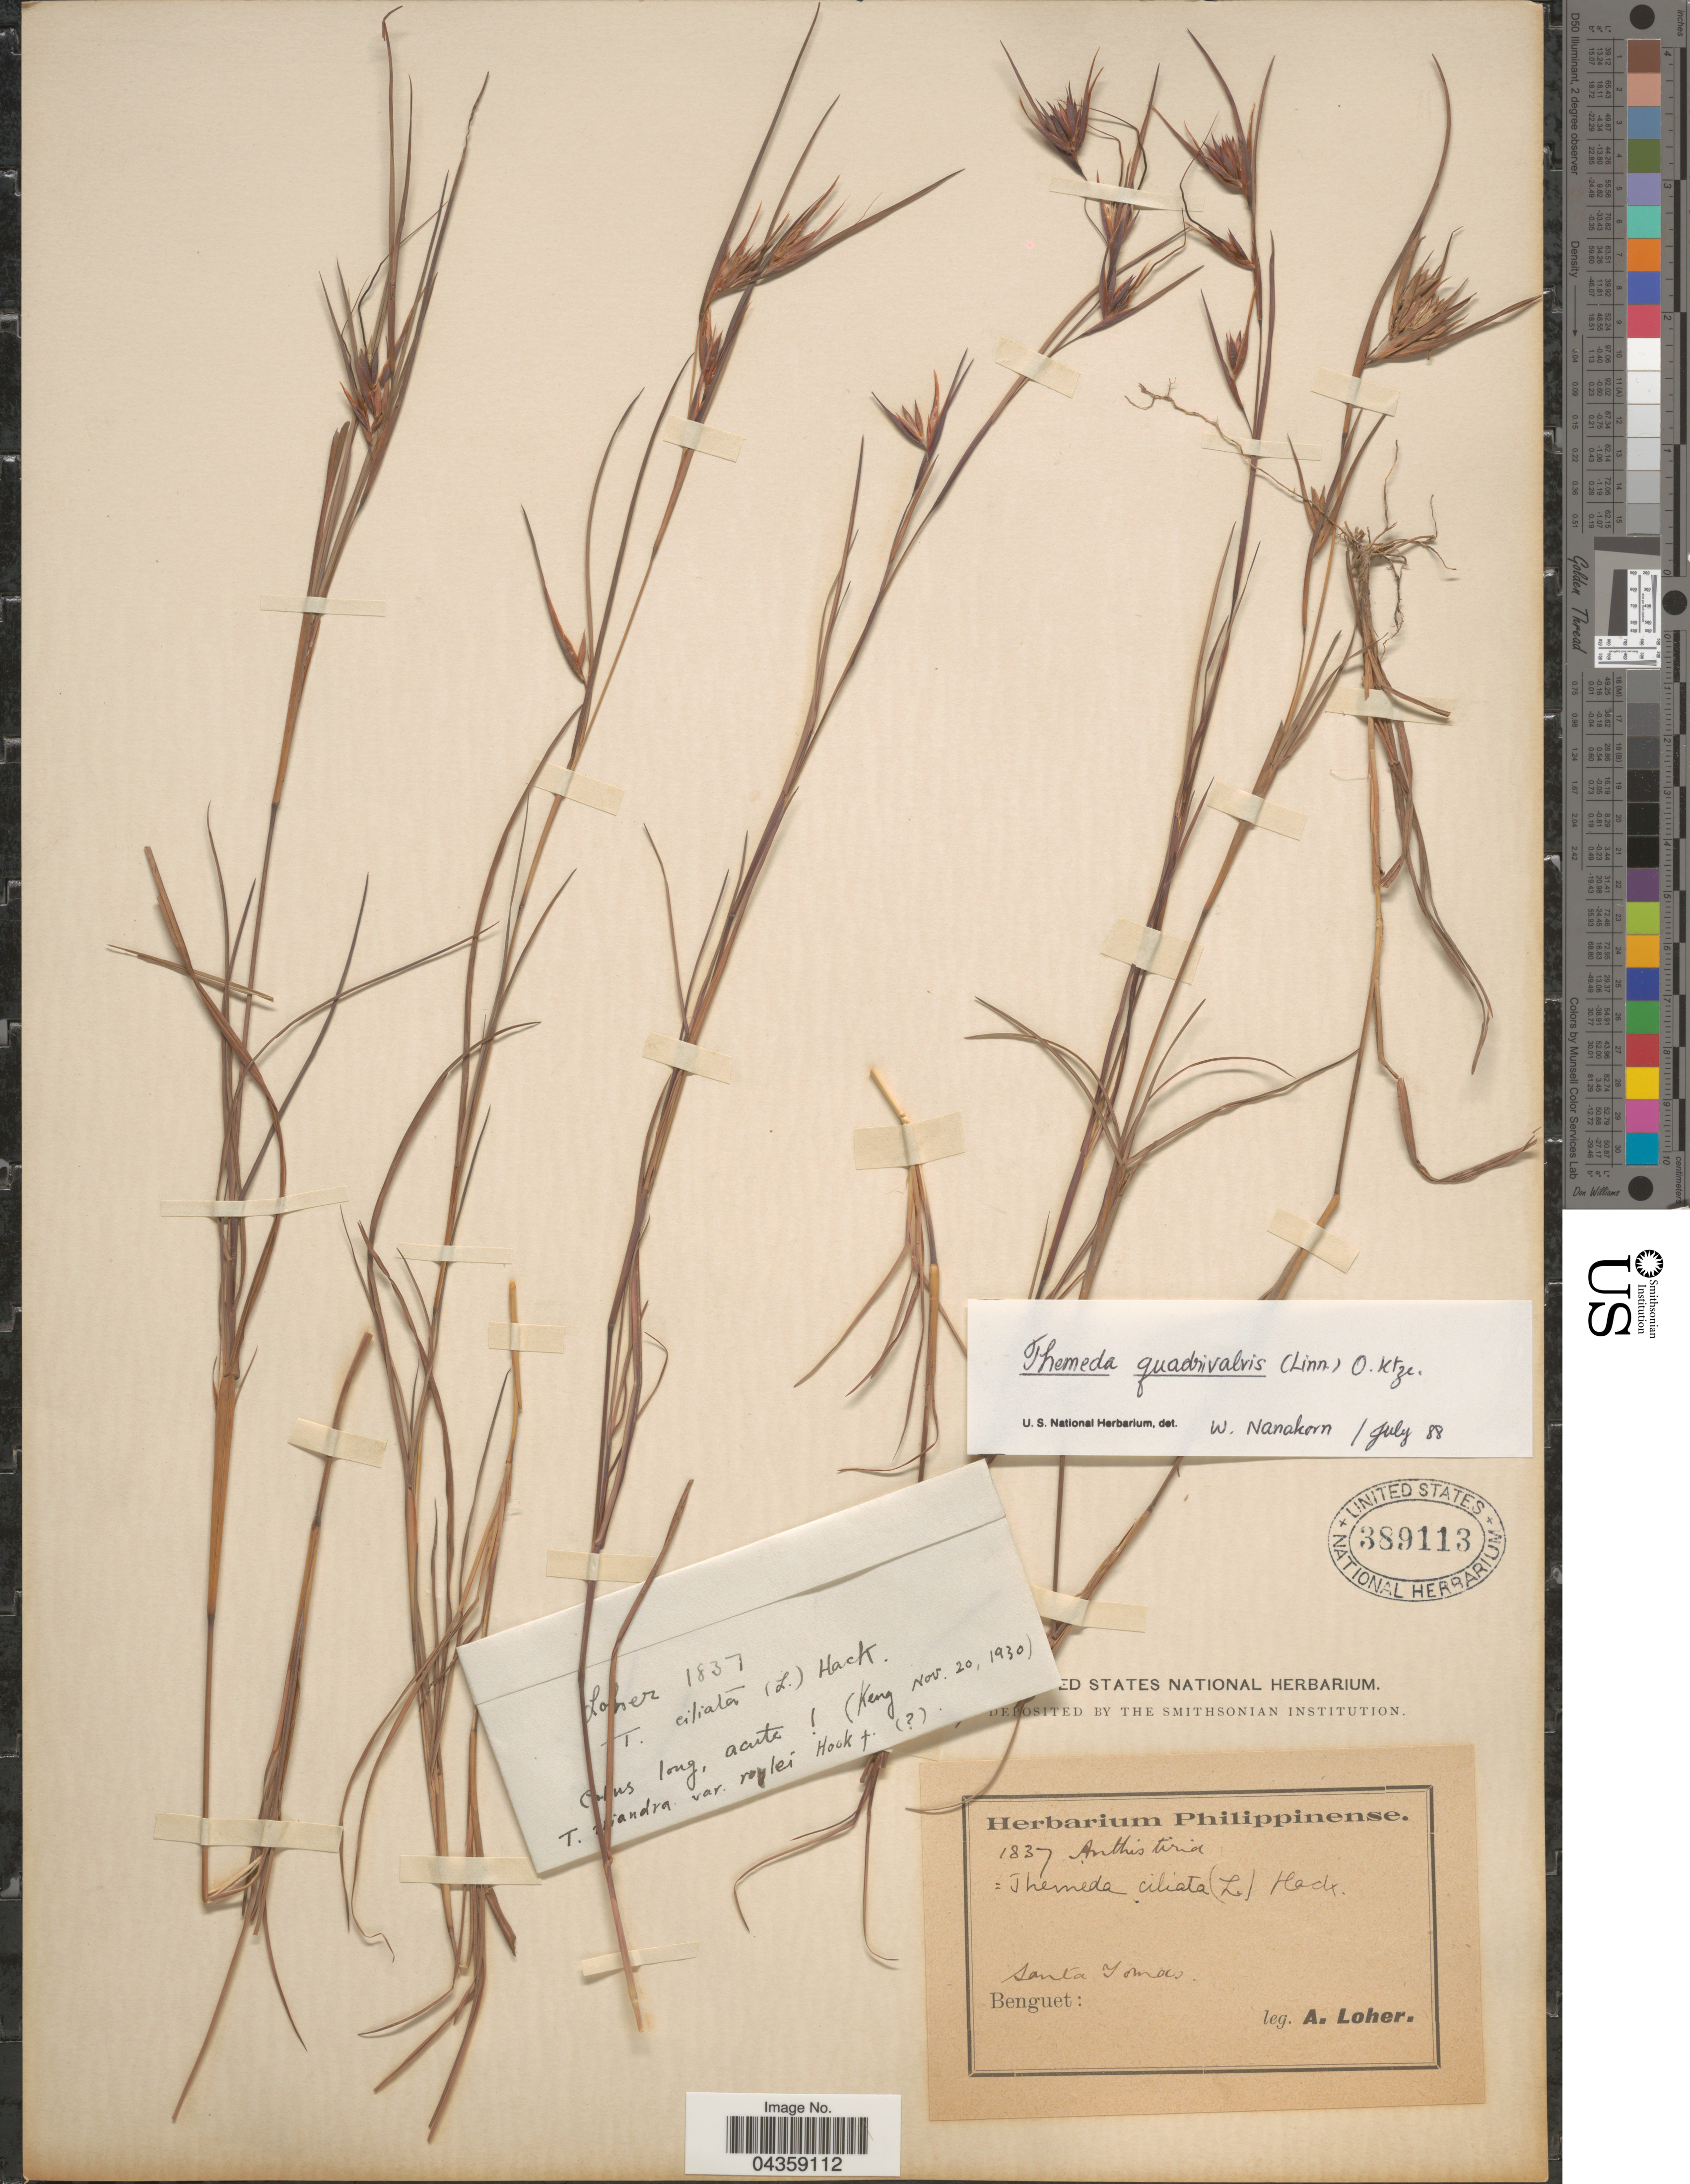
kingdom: Plantae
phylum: Tracheophyta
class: Liliopsida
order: Poales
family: Poaceae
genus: Themeda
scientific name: Themeda quadrivalvis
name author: (L.) Kuntze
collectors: A. Loher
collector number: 1837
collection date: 1930-11-20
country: Philippines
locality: Santa Tomas. Benguet.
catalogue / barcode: US 389113